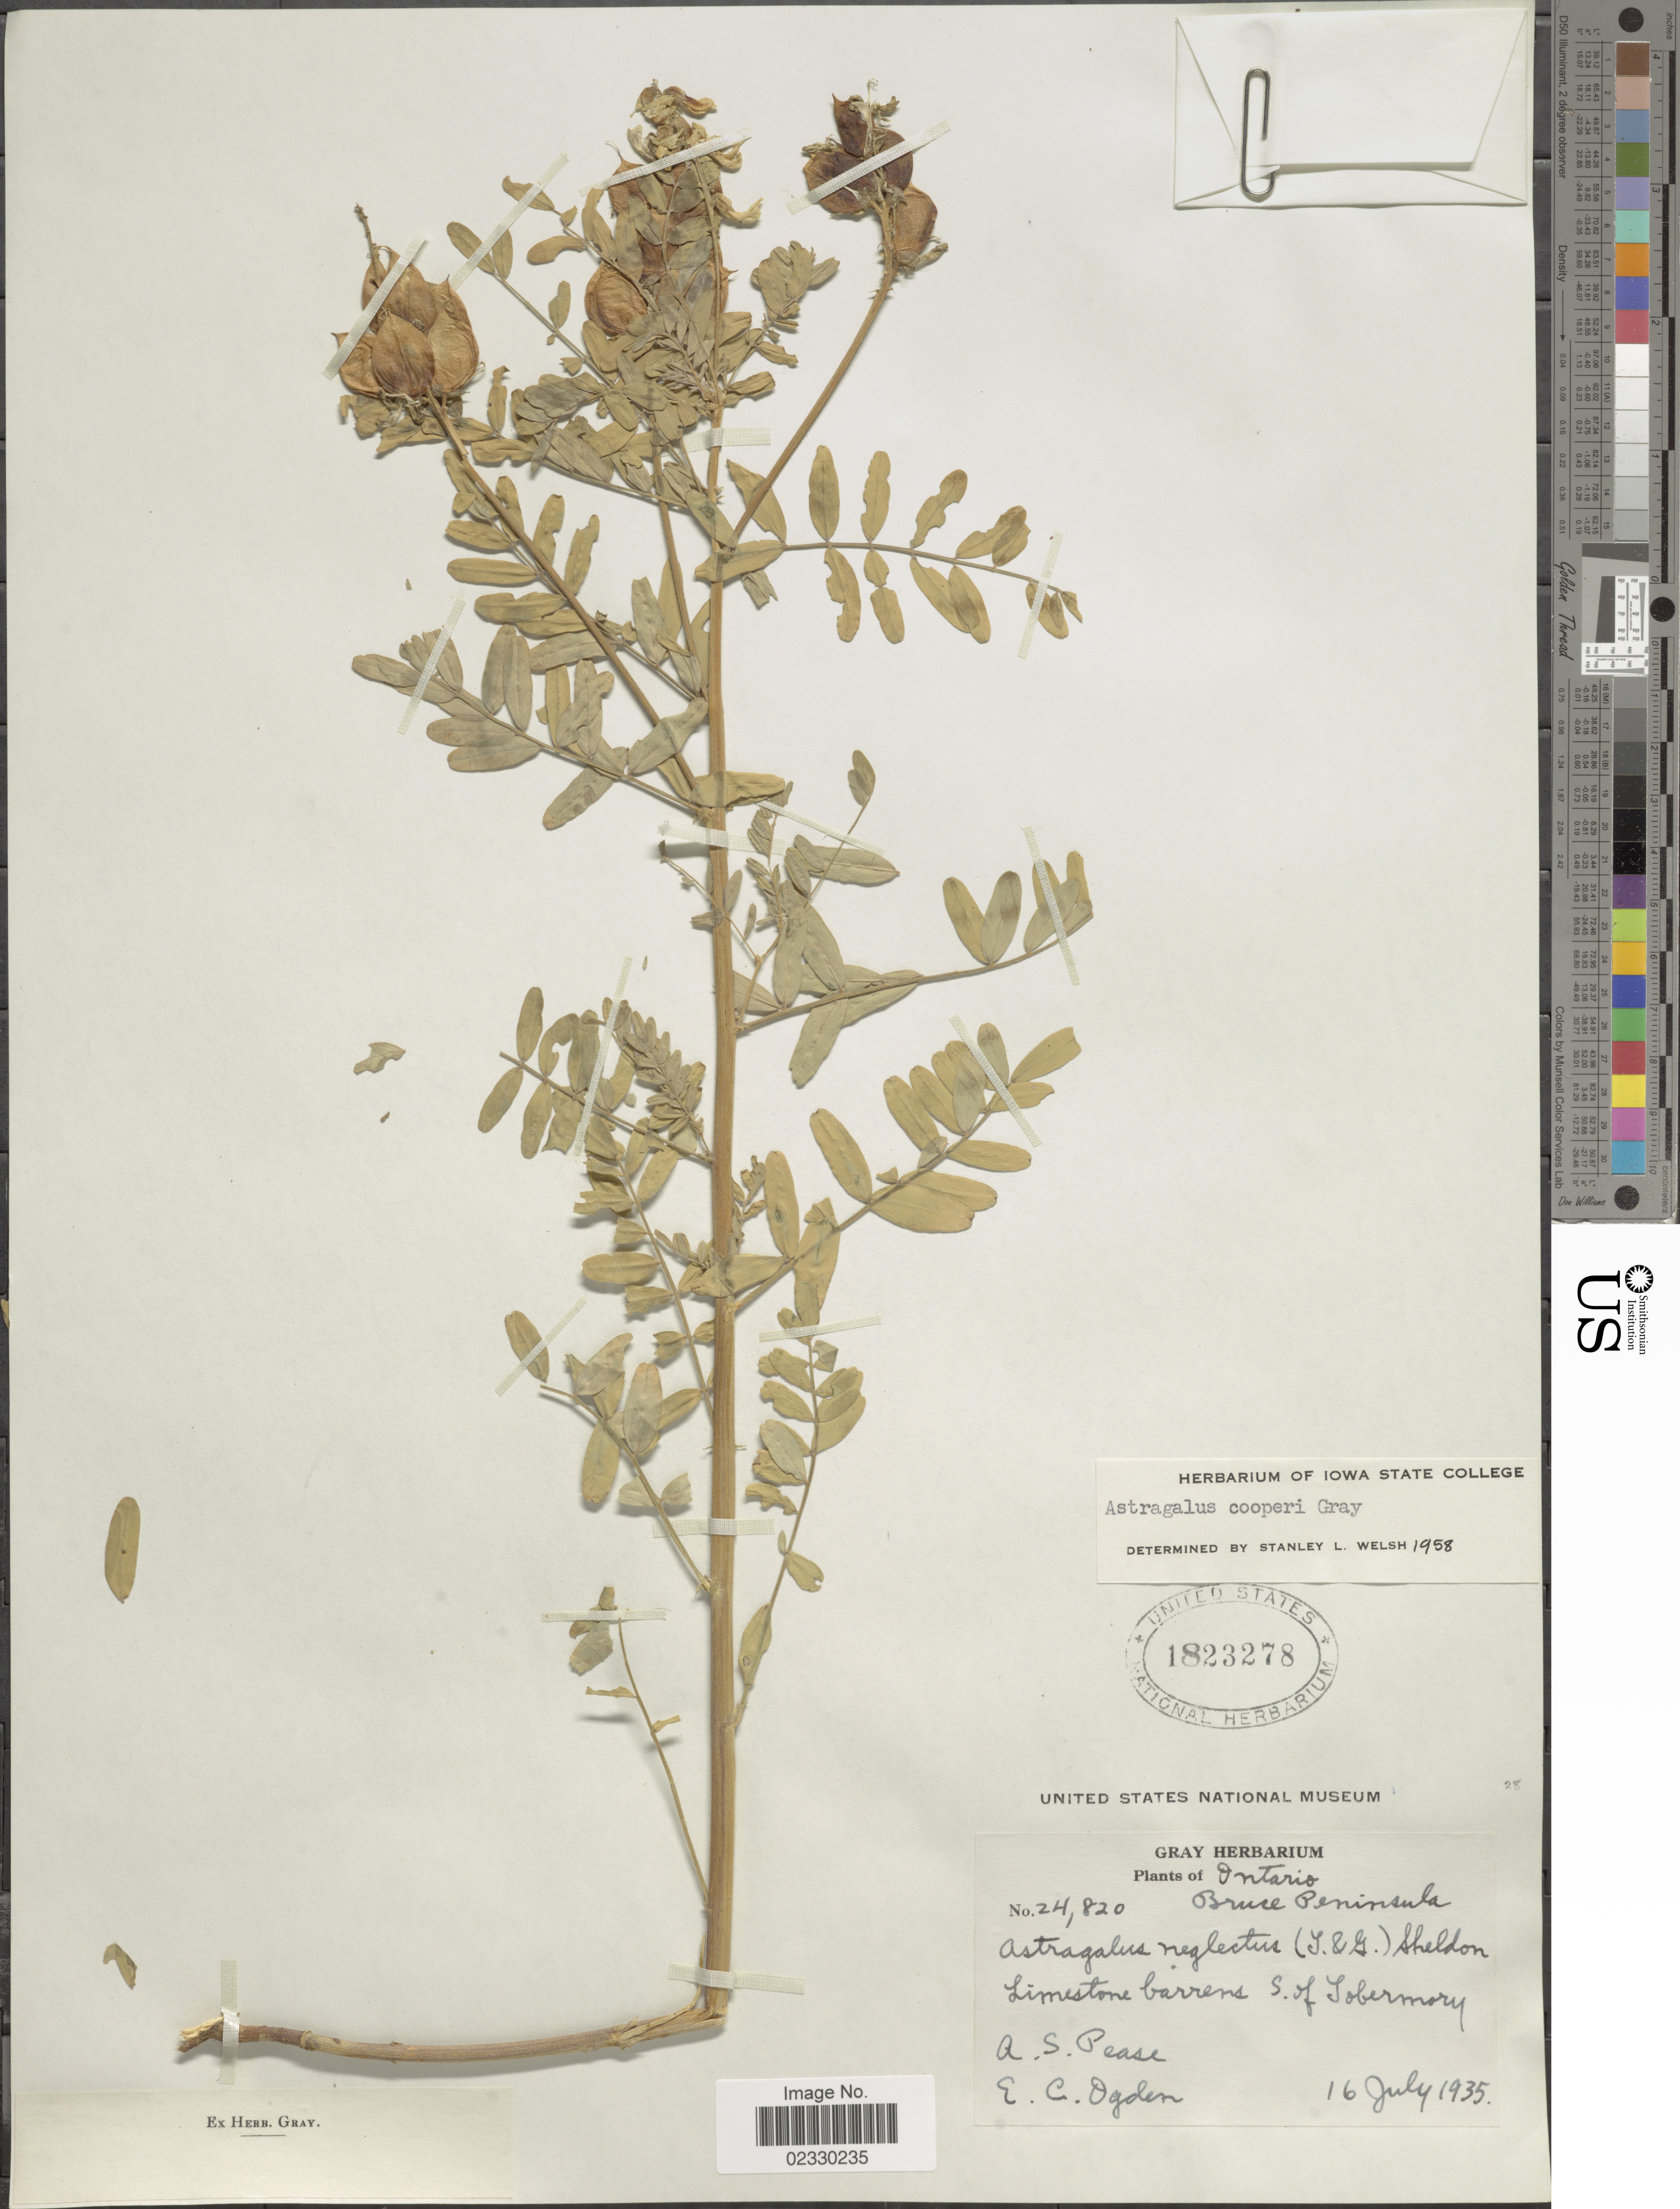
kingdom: Plantae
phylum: Tracheophyta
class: Magnoliopsida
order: Fabales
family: Fabaceae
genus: Astragalus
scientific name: Astragalus cooperi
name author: A. Gray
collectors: A. S. Pease & E. Ogden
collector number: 24820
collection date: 1935-07-16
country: Canada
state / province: Ontario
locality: Bruce Peninsula, Limestone barrens S. of Sobermory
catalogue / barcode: US 1823278